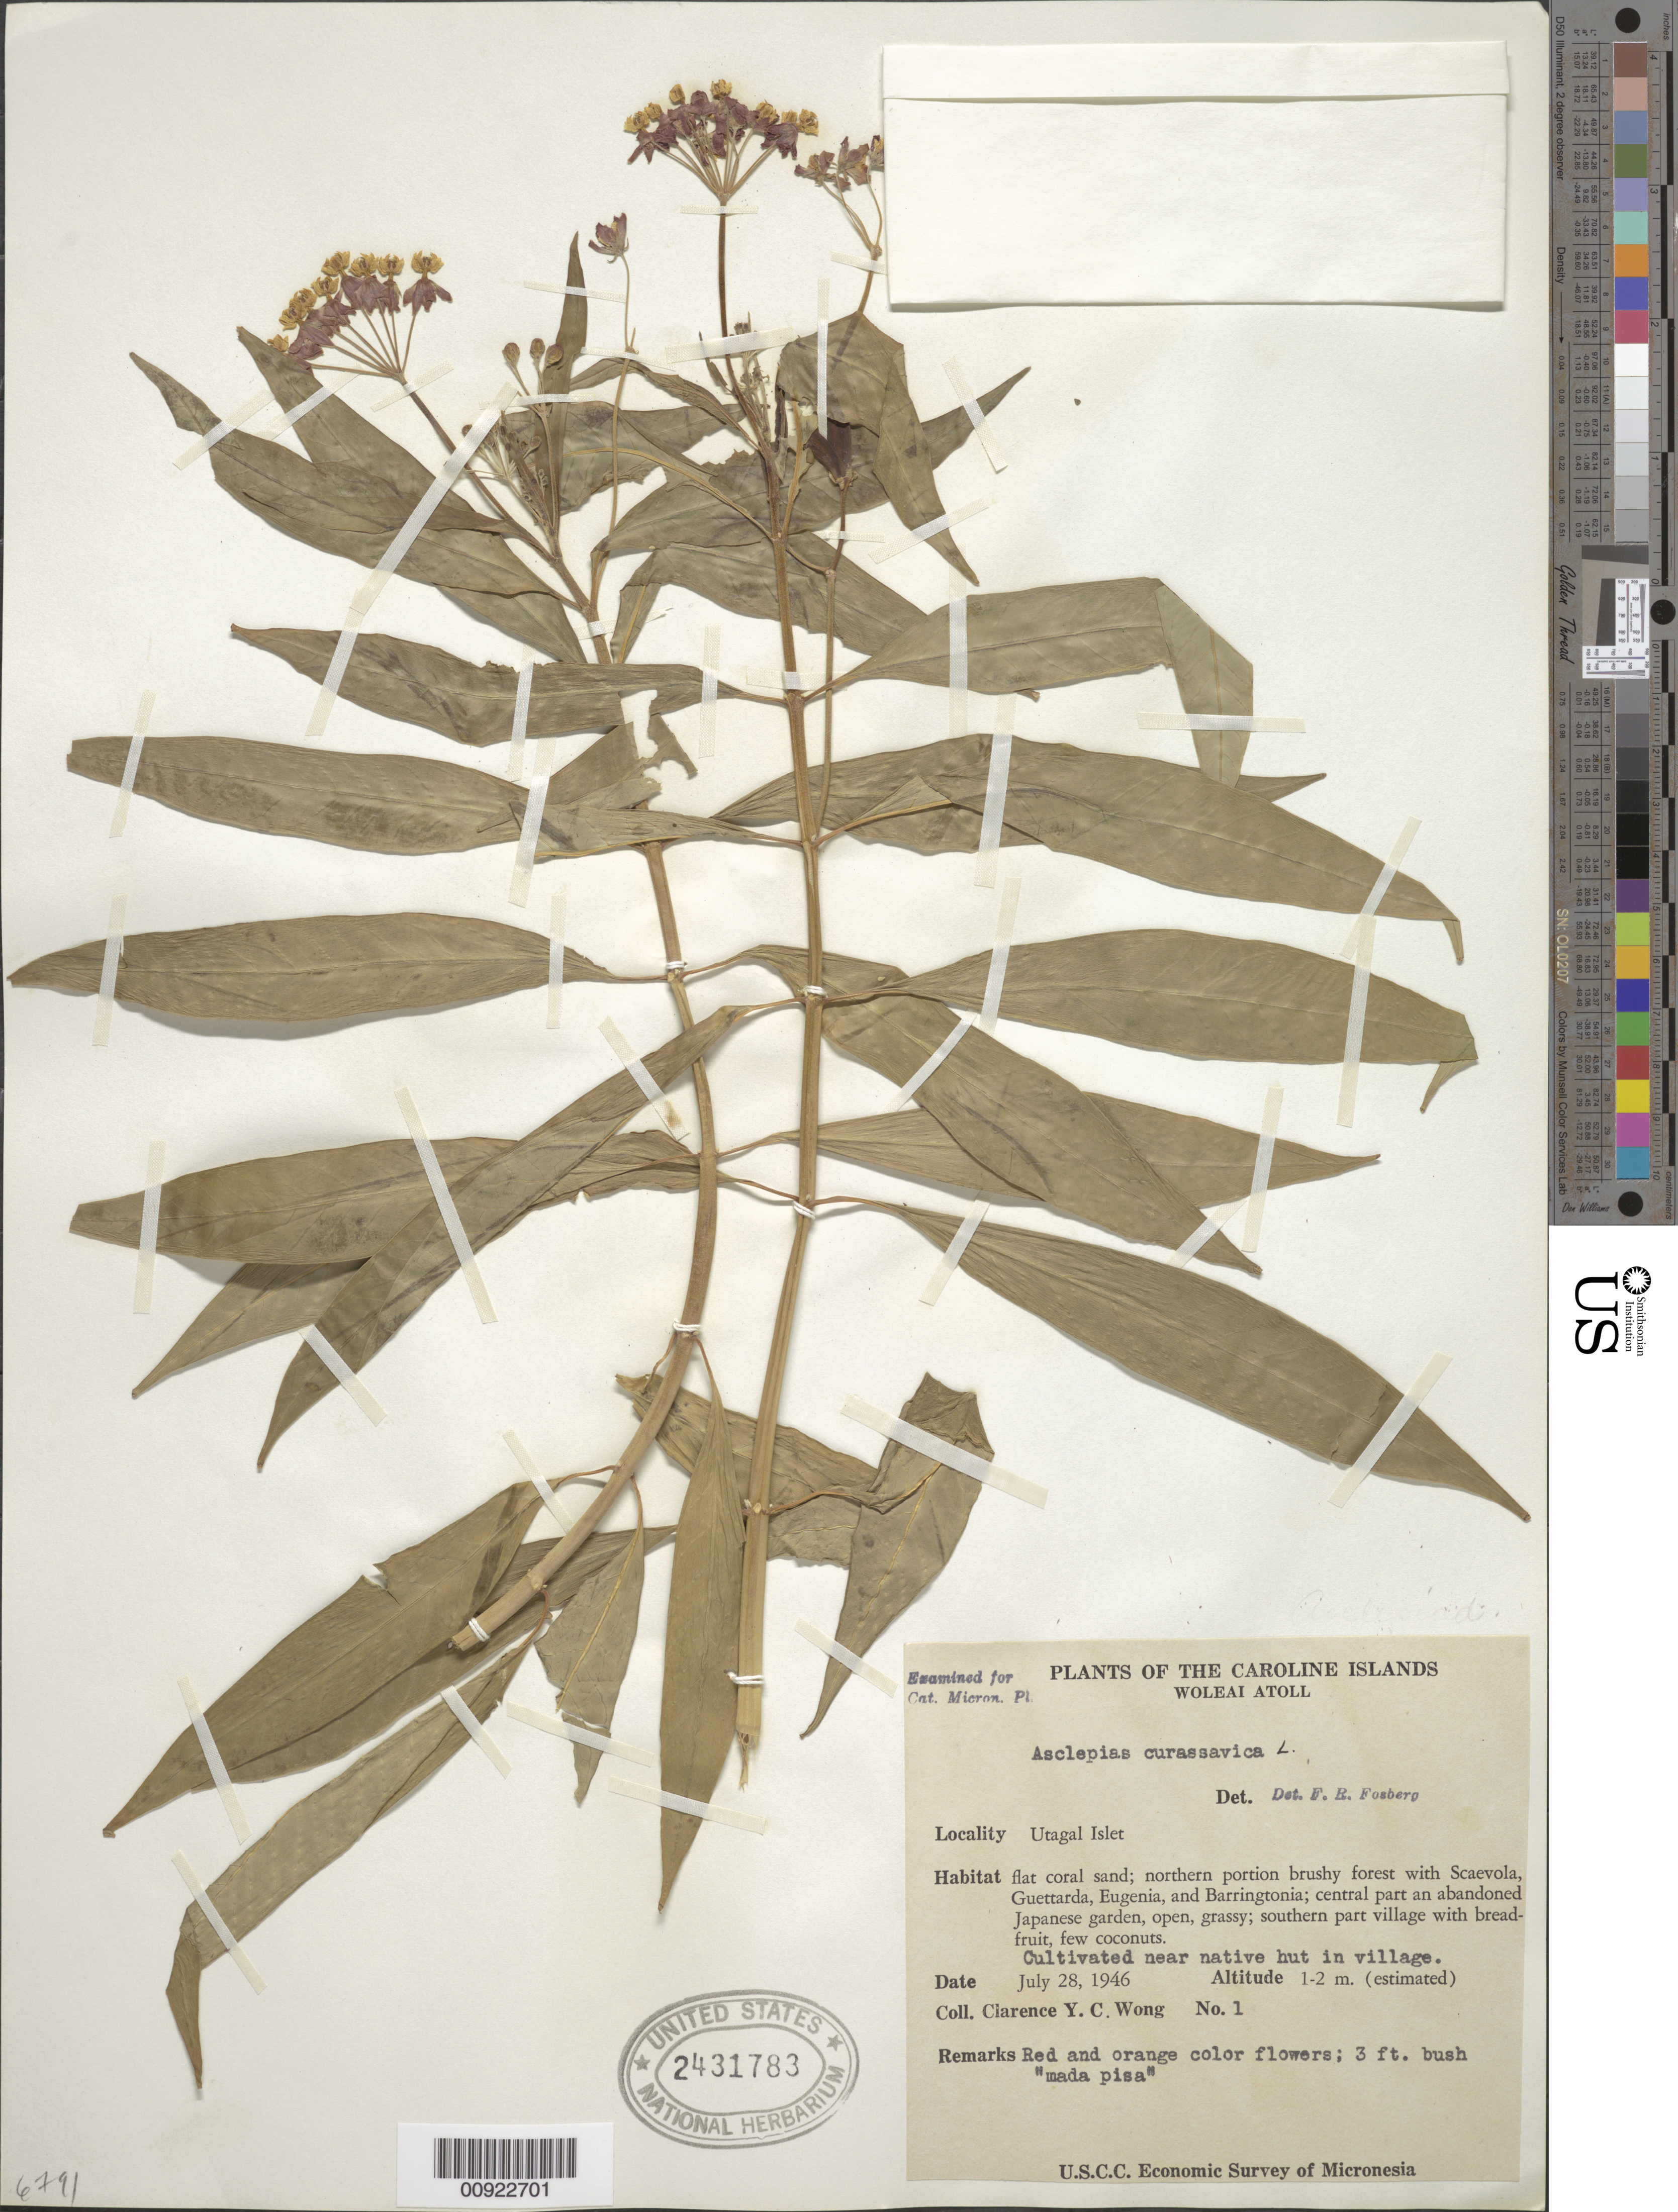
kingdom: Plantae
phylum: Tracheophyta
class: Magnoliopsida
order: Gentianales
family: Apocynaceae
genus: Asclepias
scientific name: Asclepias curassavica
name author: L.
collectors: C. Wong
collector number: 1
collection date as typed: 28 Jul 1946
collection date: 1946-07-28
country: Micronesia, Federated States of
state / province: Yap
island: Woleai Atoll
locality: Utagal Islet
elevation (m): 1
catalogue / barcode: US 2431783